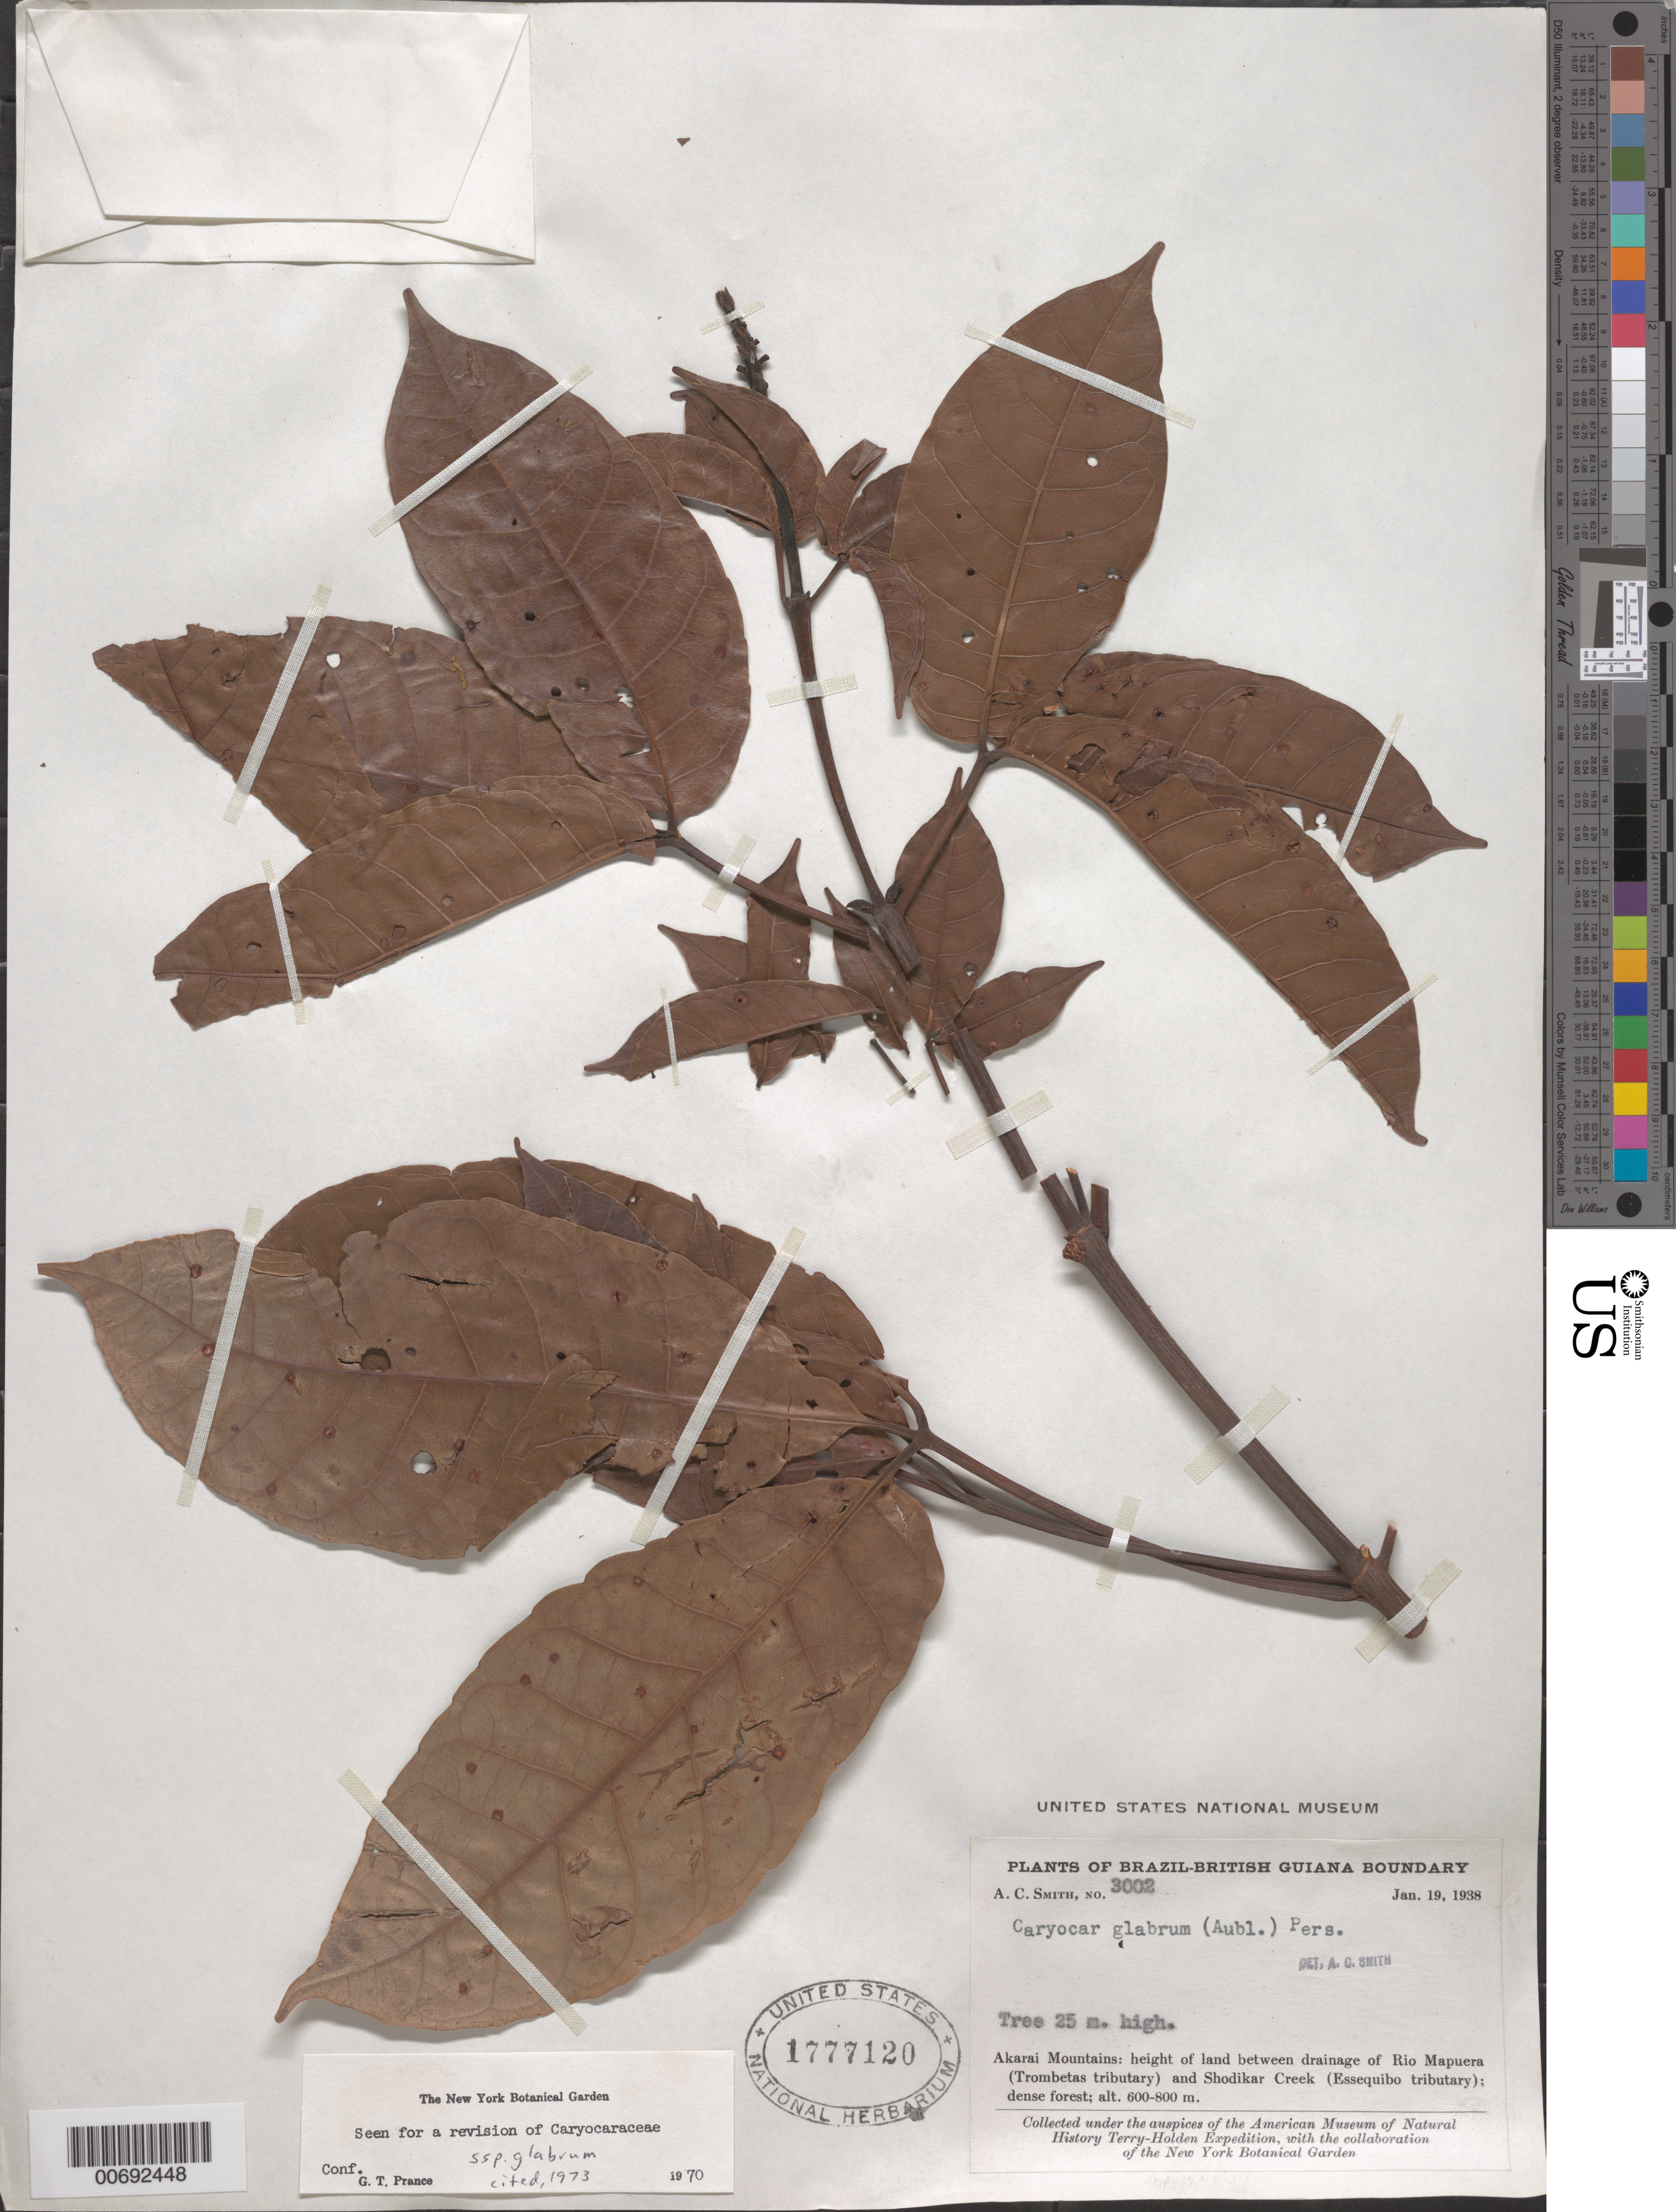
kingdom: Plantae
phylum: Tracheophyta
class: Magnoliopsida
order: Malpighiales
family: Caryocaraceae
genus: Caryocar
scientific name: Caryocar glabrum subsp. glabrum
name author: (Aubl.) Pers.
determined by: Prance, G. T.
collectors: A. C. Smith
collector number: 3002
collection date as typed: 19-Jan-38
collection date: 1938-01-19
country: Guyana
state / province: U. Takutu-U. Essequibo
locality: Akarai Mts., betw. drainage of Mapuera R. (Trombetas trib.) & Shodikar Creek (Essequibo trib.)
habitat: Dense forest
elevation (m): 600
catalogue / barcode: US 1777120